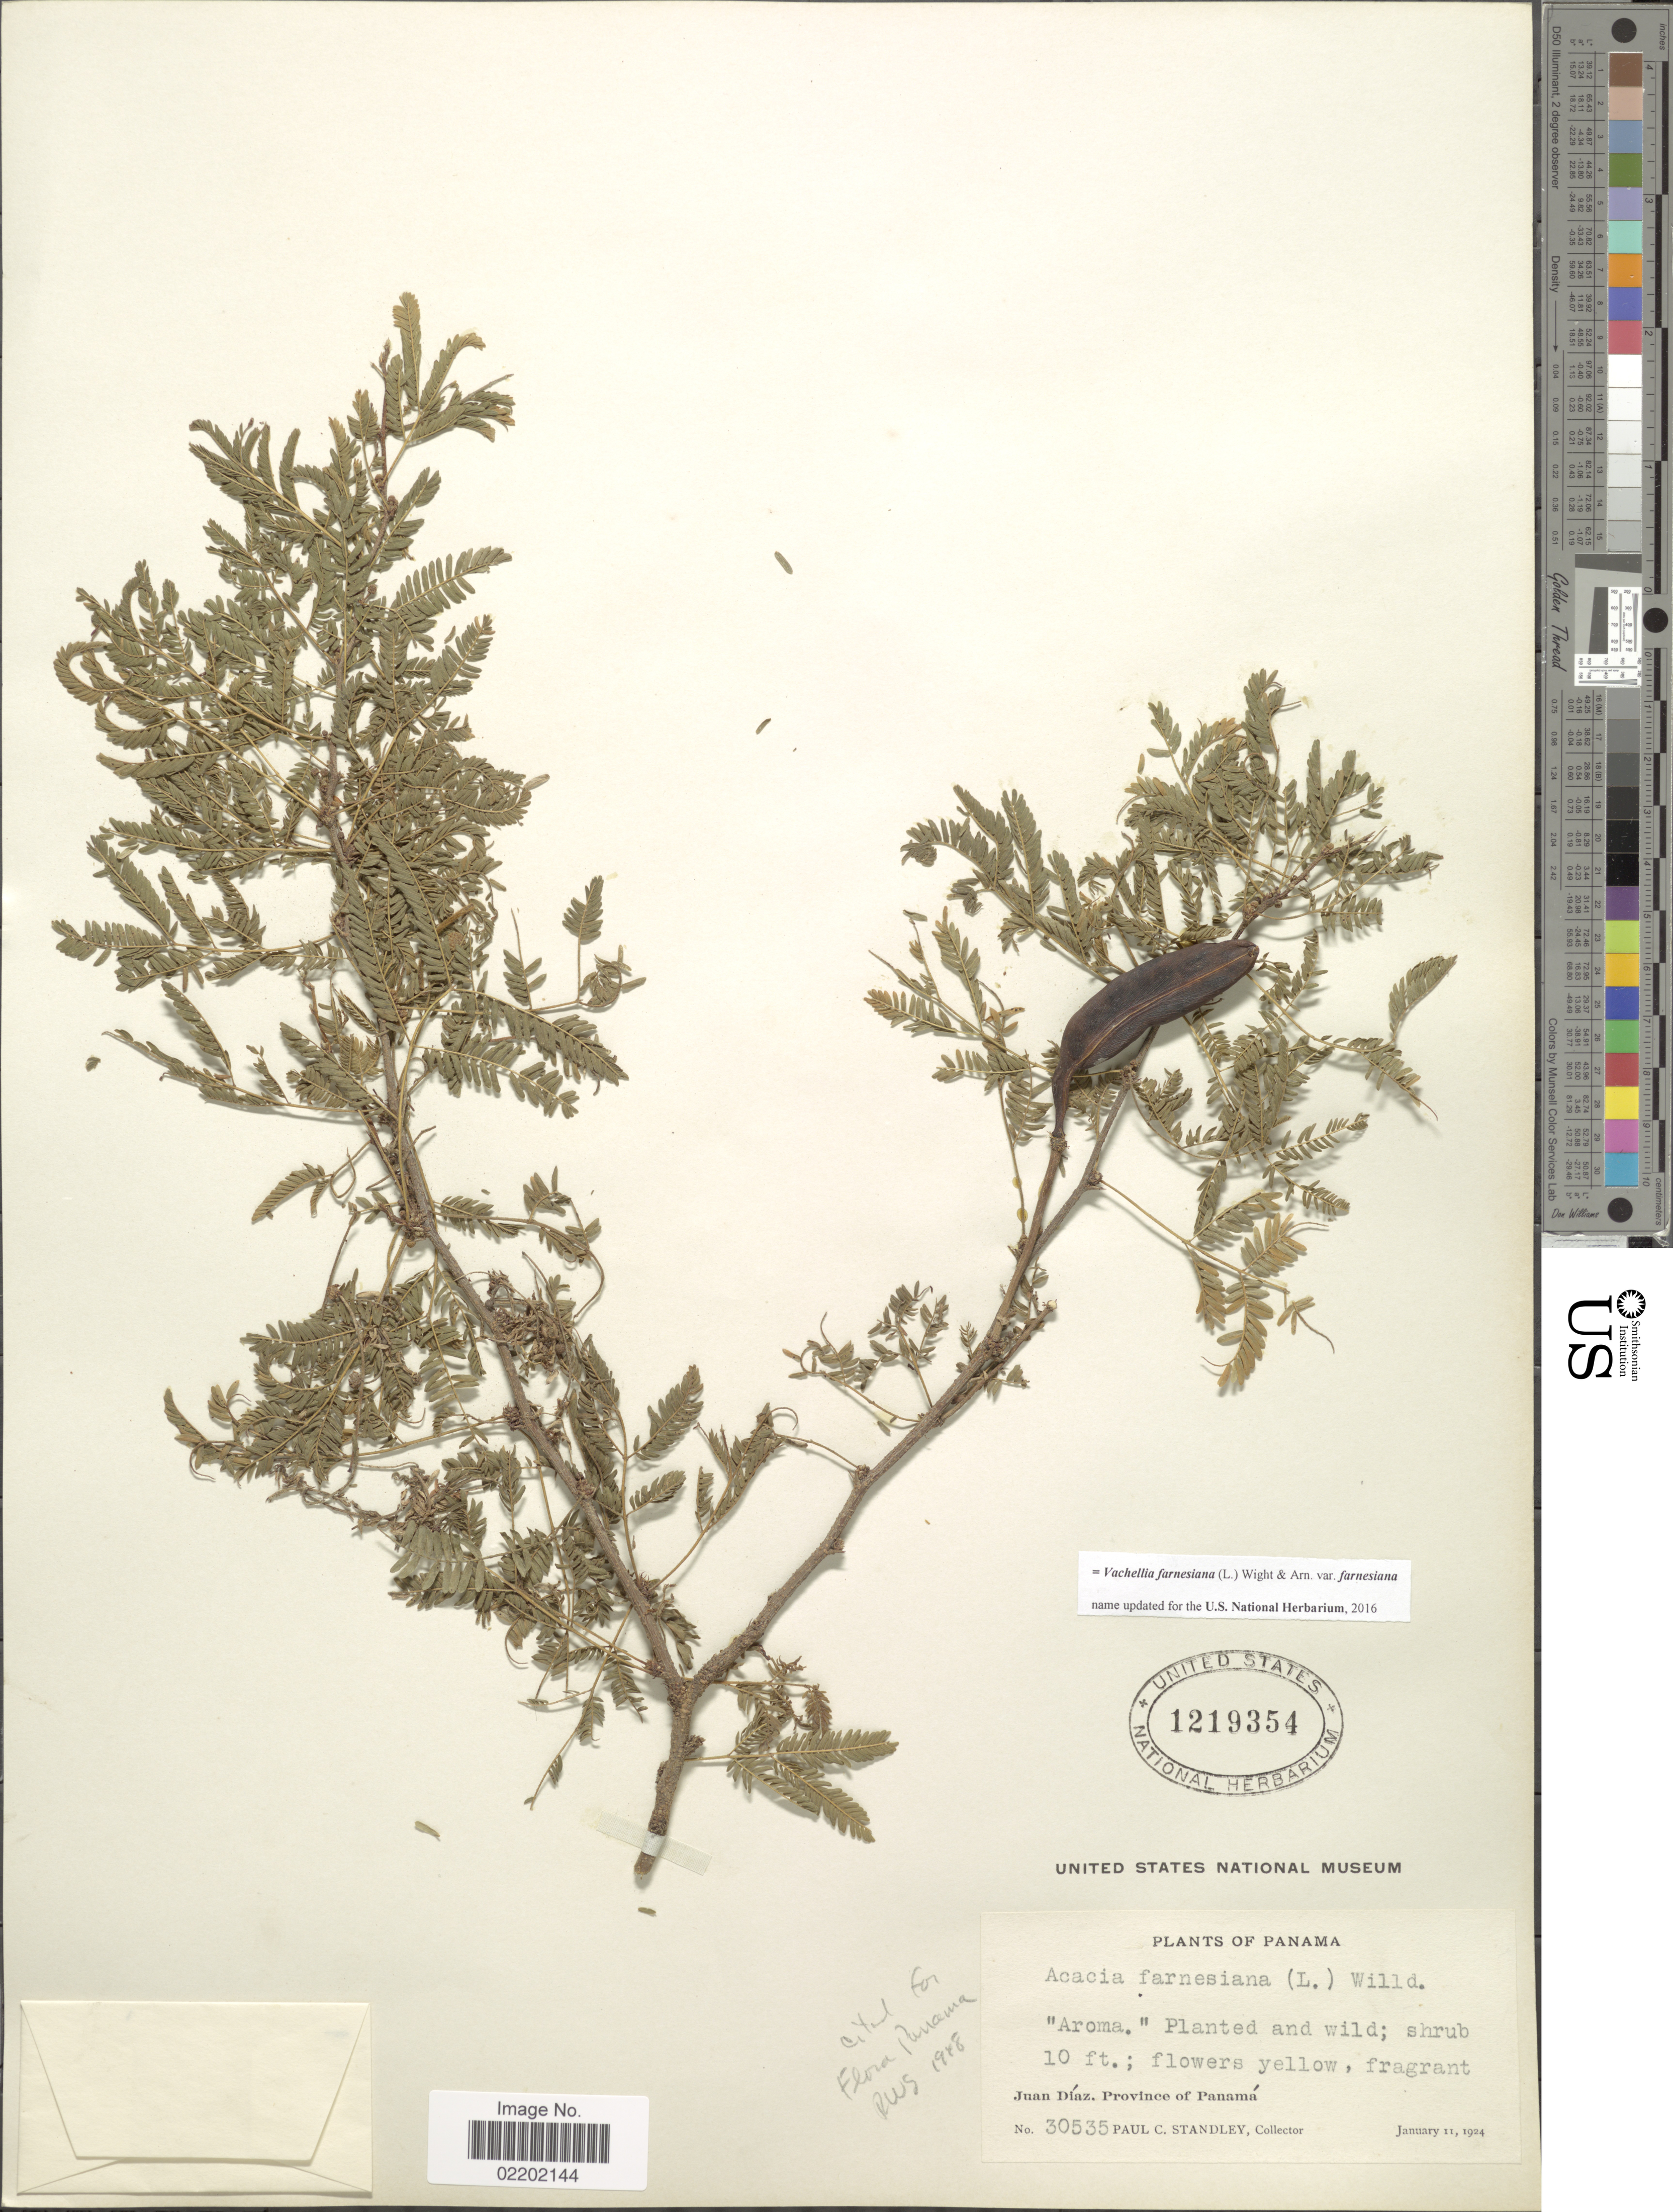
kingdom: Plantae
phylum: Tracheophyta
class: Magnoliopsida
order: Fabales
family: Fabaceae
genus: Vachellia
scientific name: Vachellia farnesiana var. farnesiana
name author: (L.) Wight & Arn.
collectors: P. C. Standley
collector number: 30535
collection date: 1924-01-11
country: Panama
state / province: Panamá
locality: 'Aroma', Juan Díaz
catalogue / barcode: US 1219354